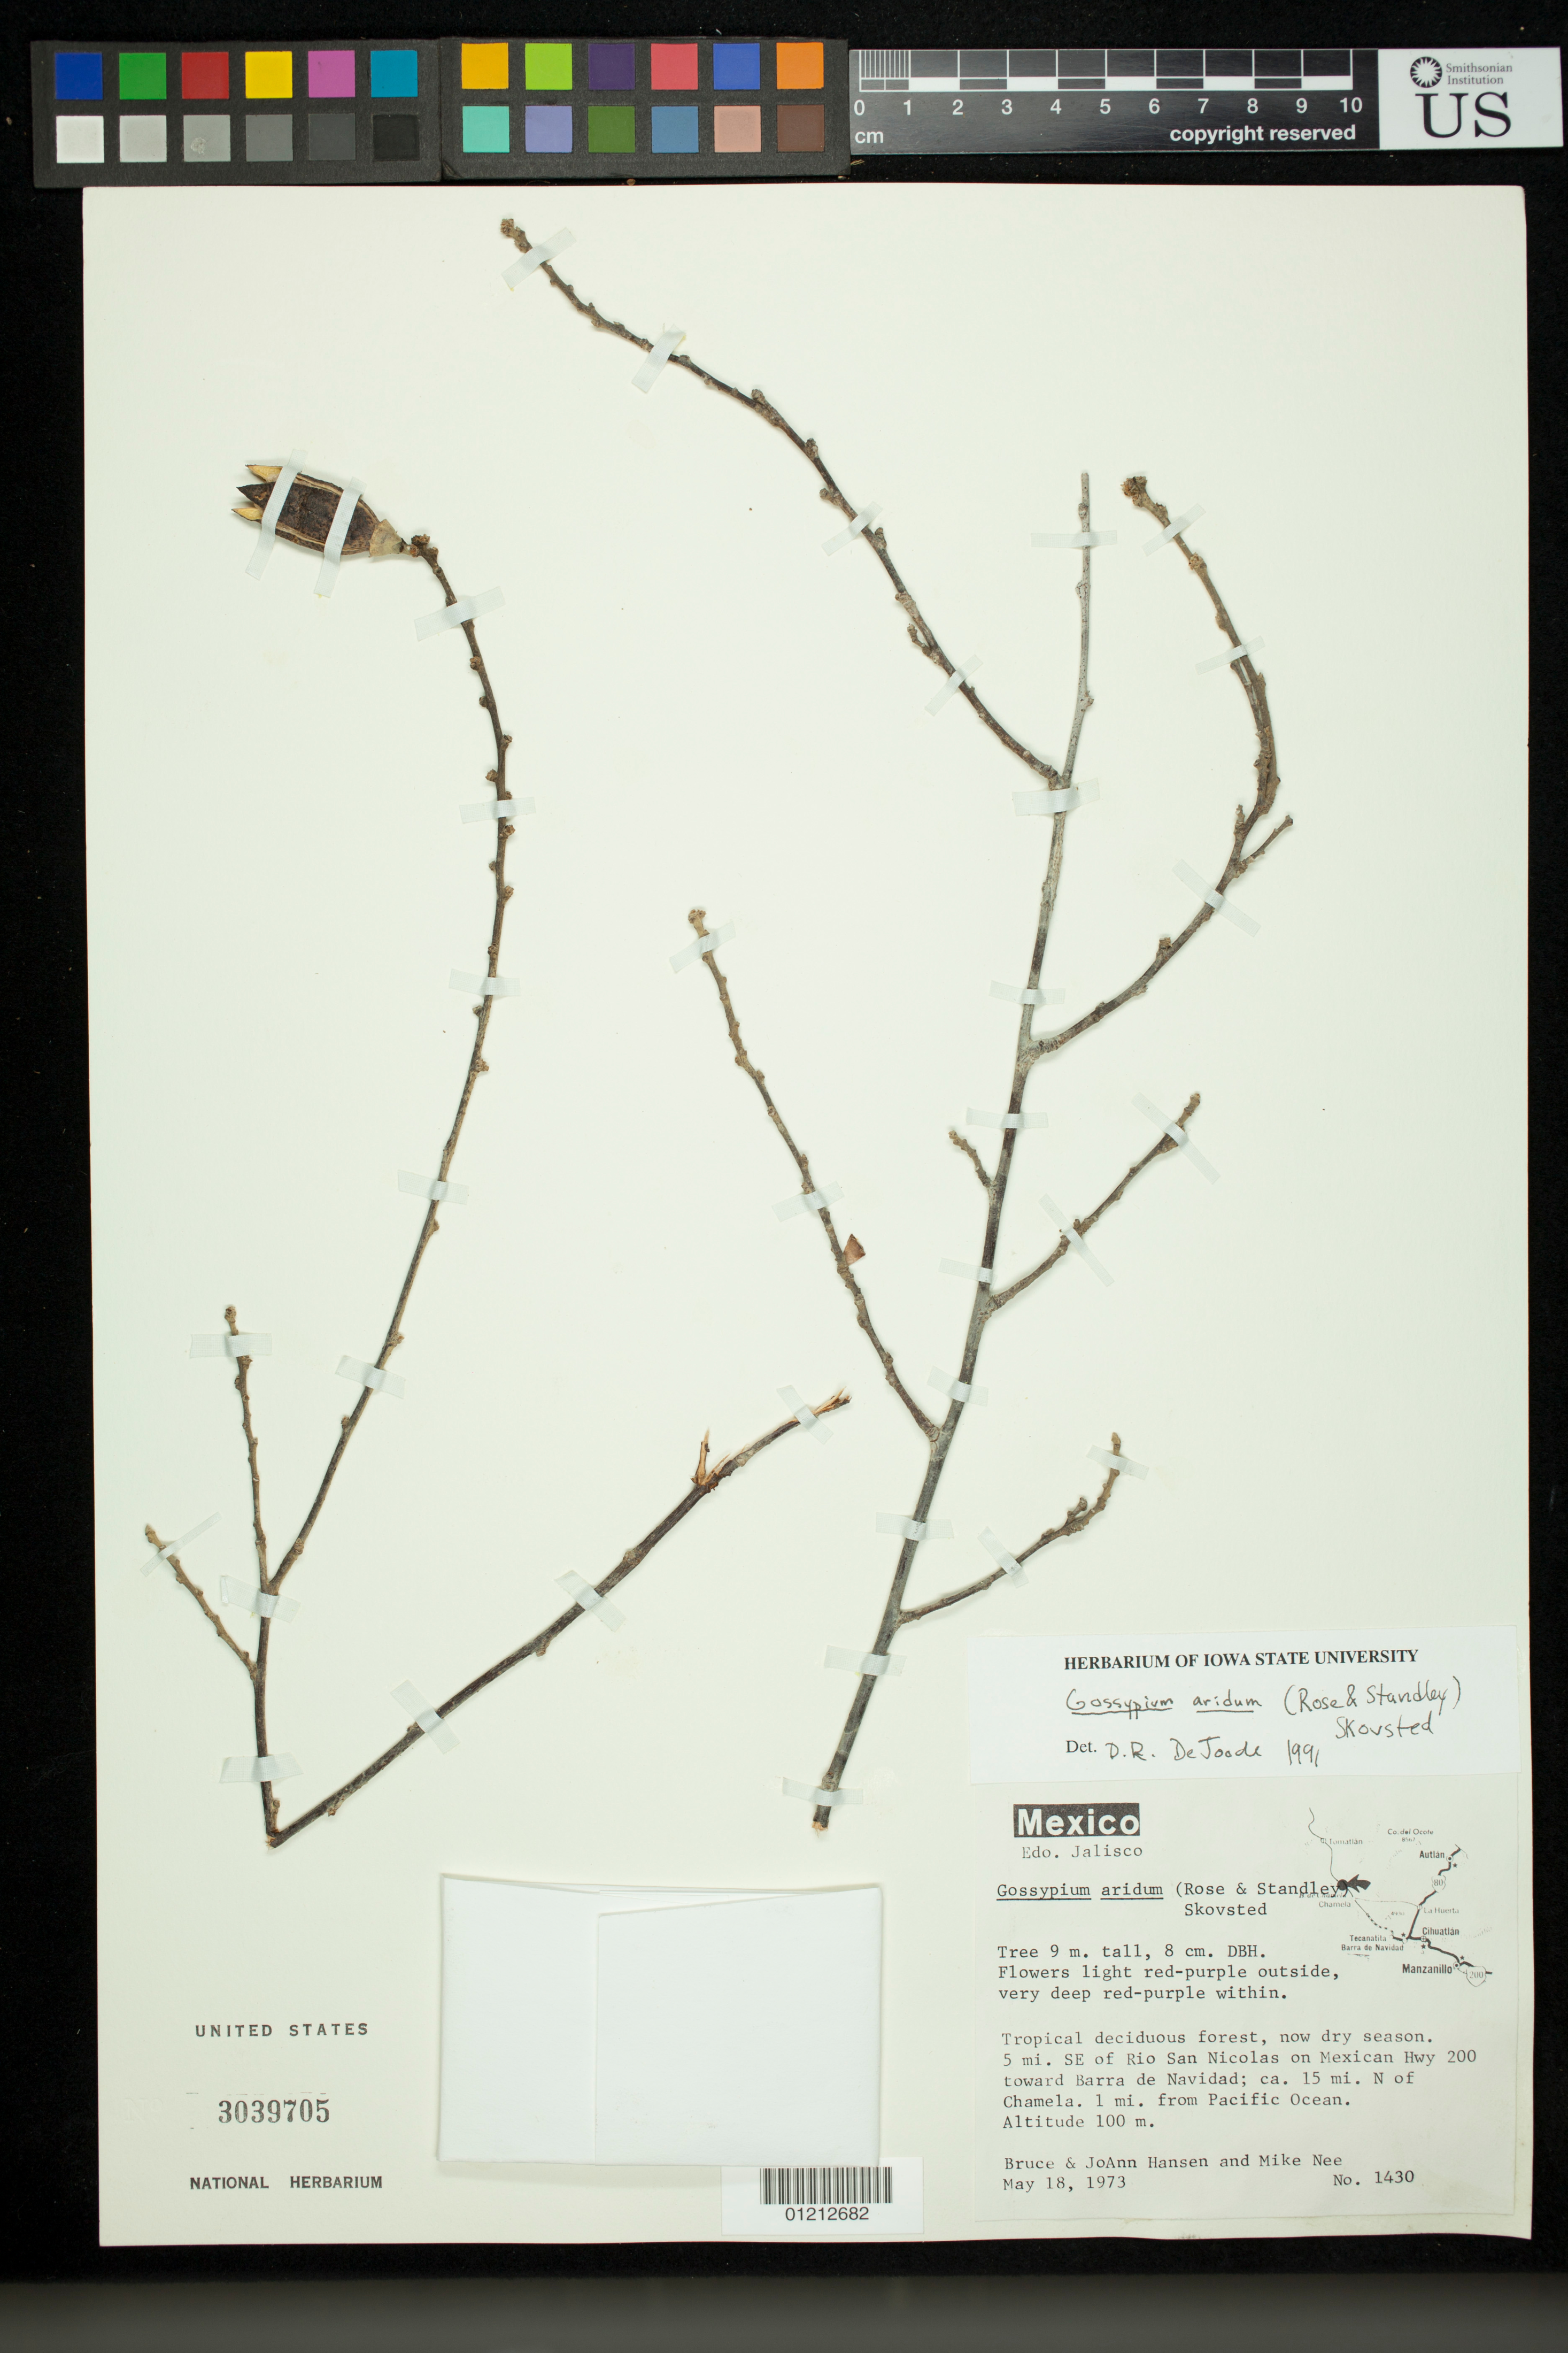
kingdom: Plantae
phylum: Tracheophyta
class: Magnoliopsida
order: Malvales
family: Malvaceae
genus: Gossypium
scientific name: Gossypium aridum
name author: (Rose & Standl.) Skovsted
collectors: B. Hansen, J. Hanson & M. Nee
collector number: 1430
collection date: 1973-05-18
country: Mexico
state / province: Jalisco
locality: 5 mi. SE of Rio San Nicolas on Mexican Hwy 200 toward Barra de Navidad; ca. 15 mi. N of Chamela. 1 mi. from Pacific Ocean.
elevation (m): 100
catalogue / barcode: US 3039705